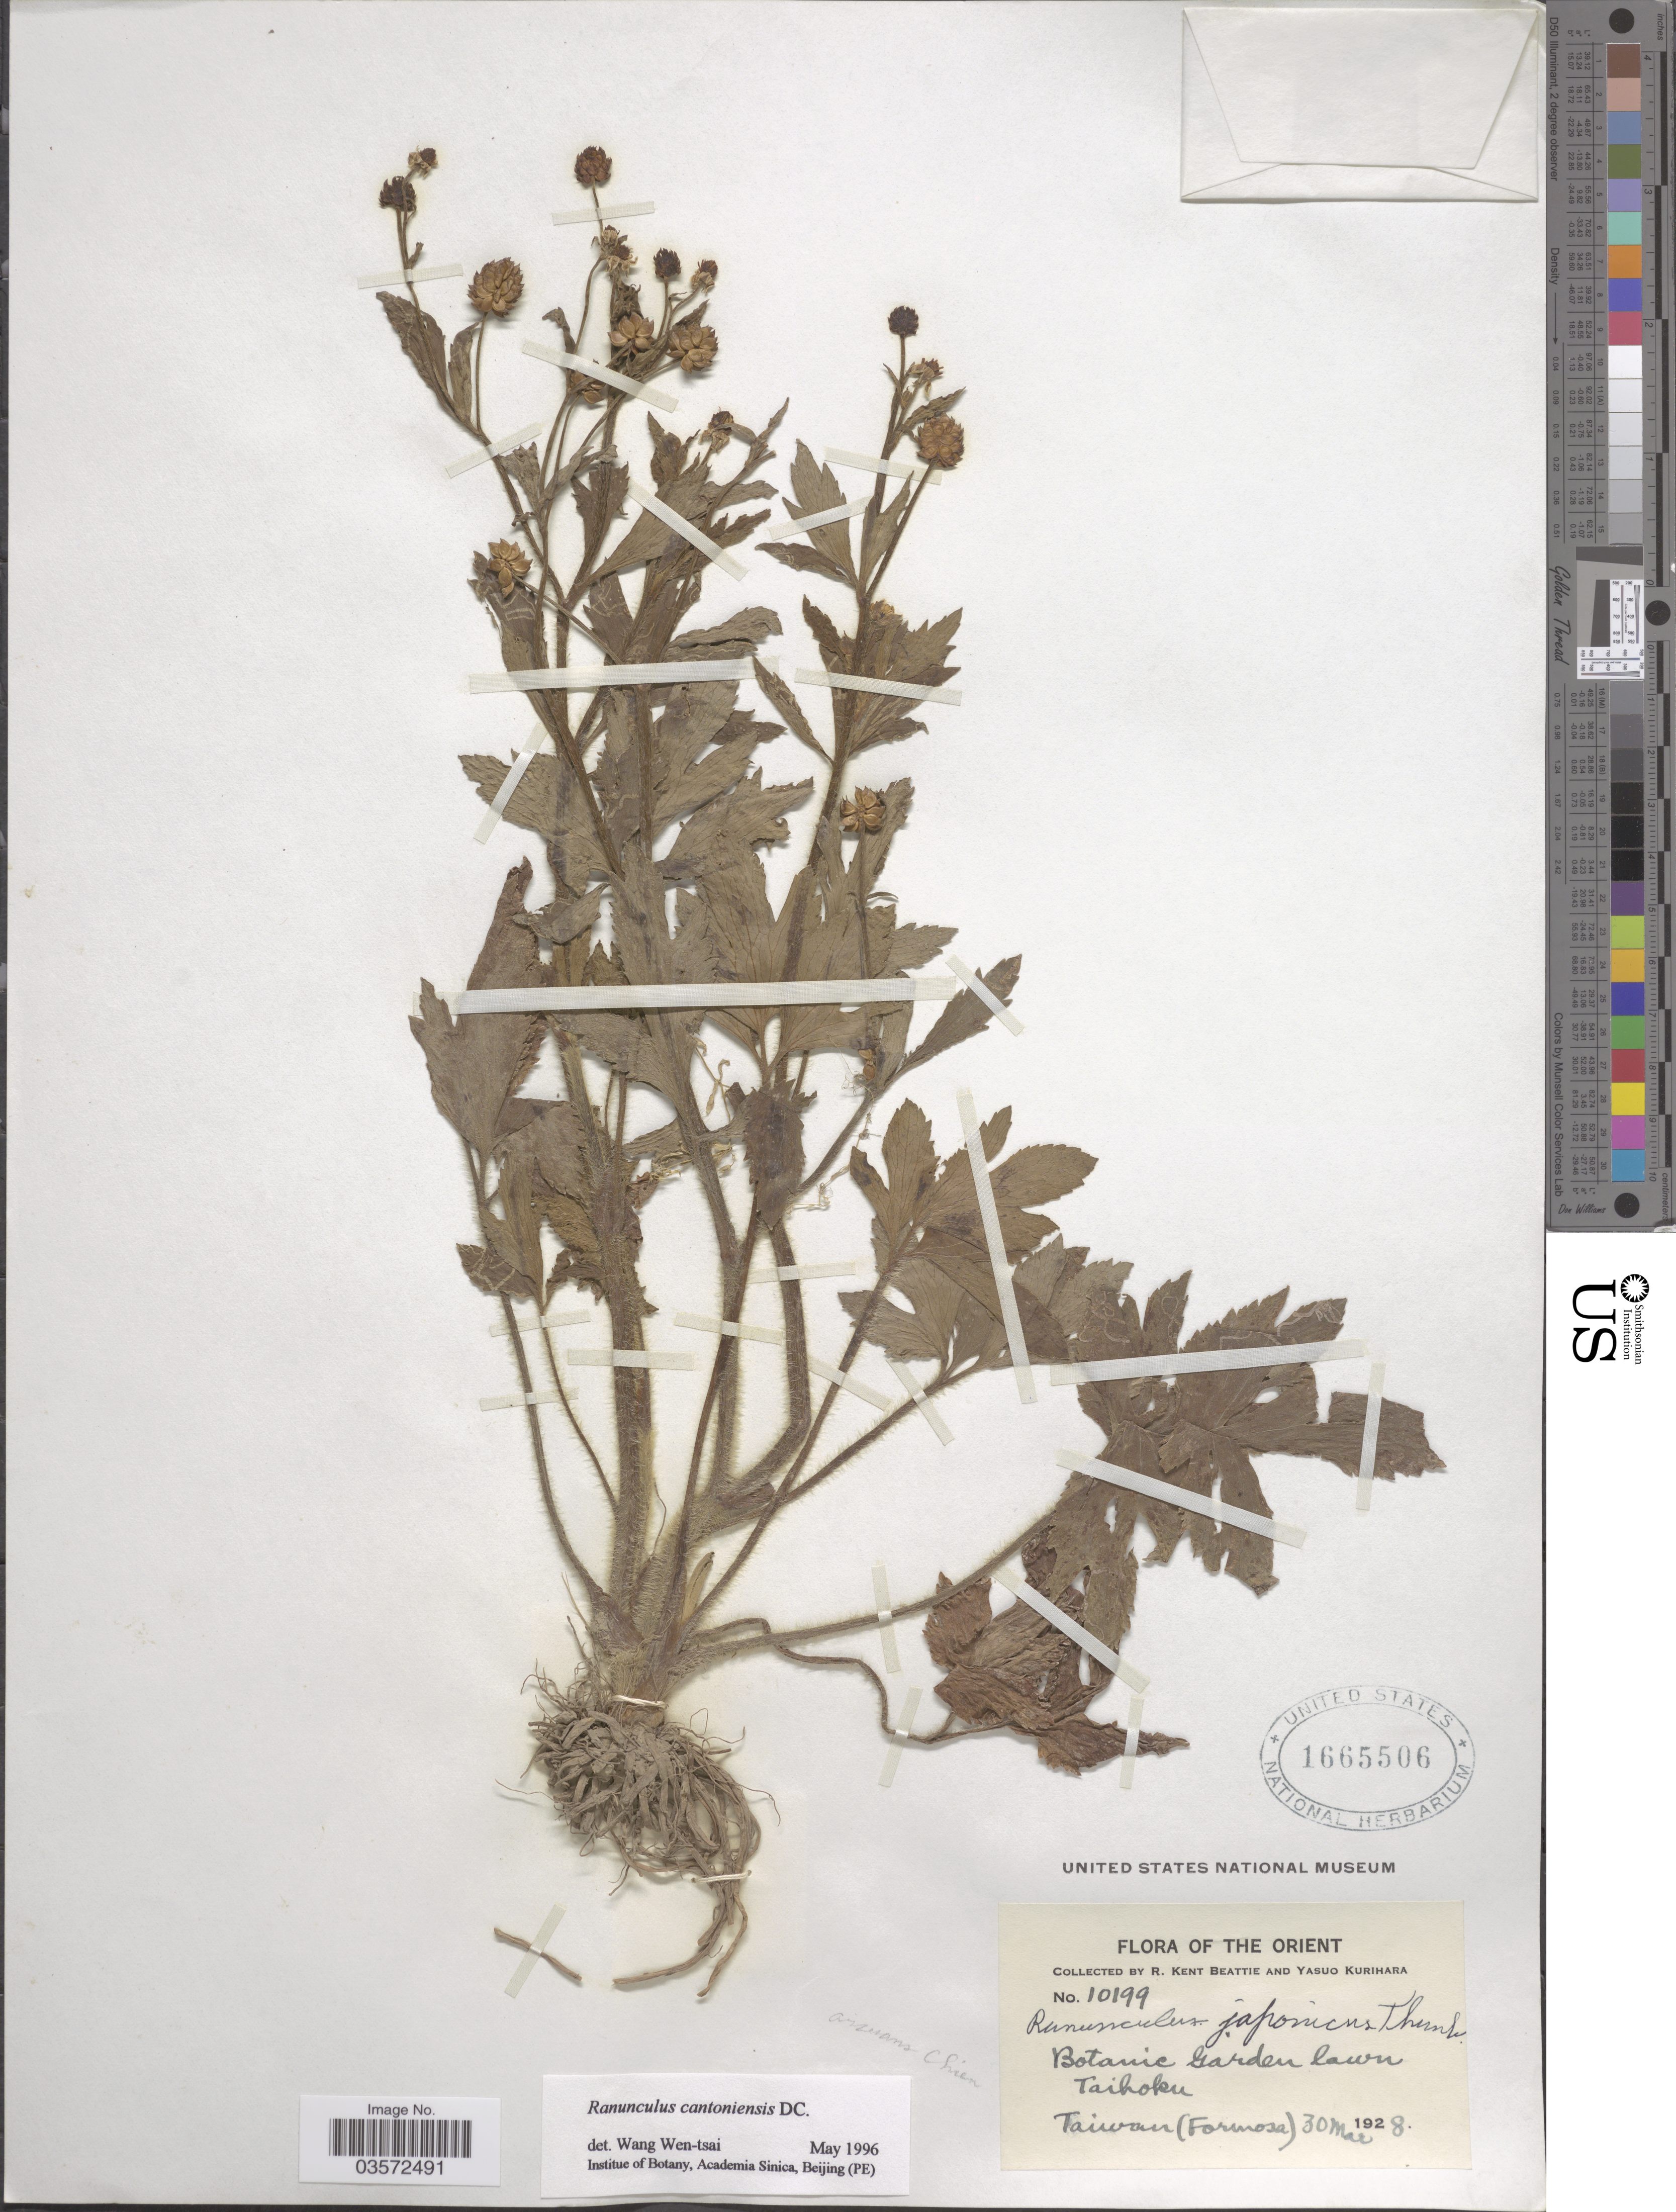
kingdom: Plantae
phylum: Tracheophyta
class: Magnoliopsida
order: Ranunculales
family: Ranunculaceae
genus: Ranunculus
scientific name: Ranunculus cantoniensis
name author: DC.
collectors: R. K. Beattie & Y. Kurihara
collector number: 10199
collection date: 1928-03-30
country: Taiwan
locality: The Orient. Botanic Garden lawn Taihoku, Taiwan (Formosa).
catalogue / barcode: US 1665506